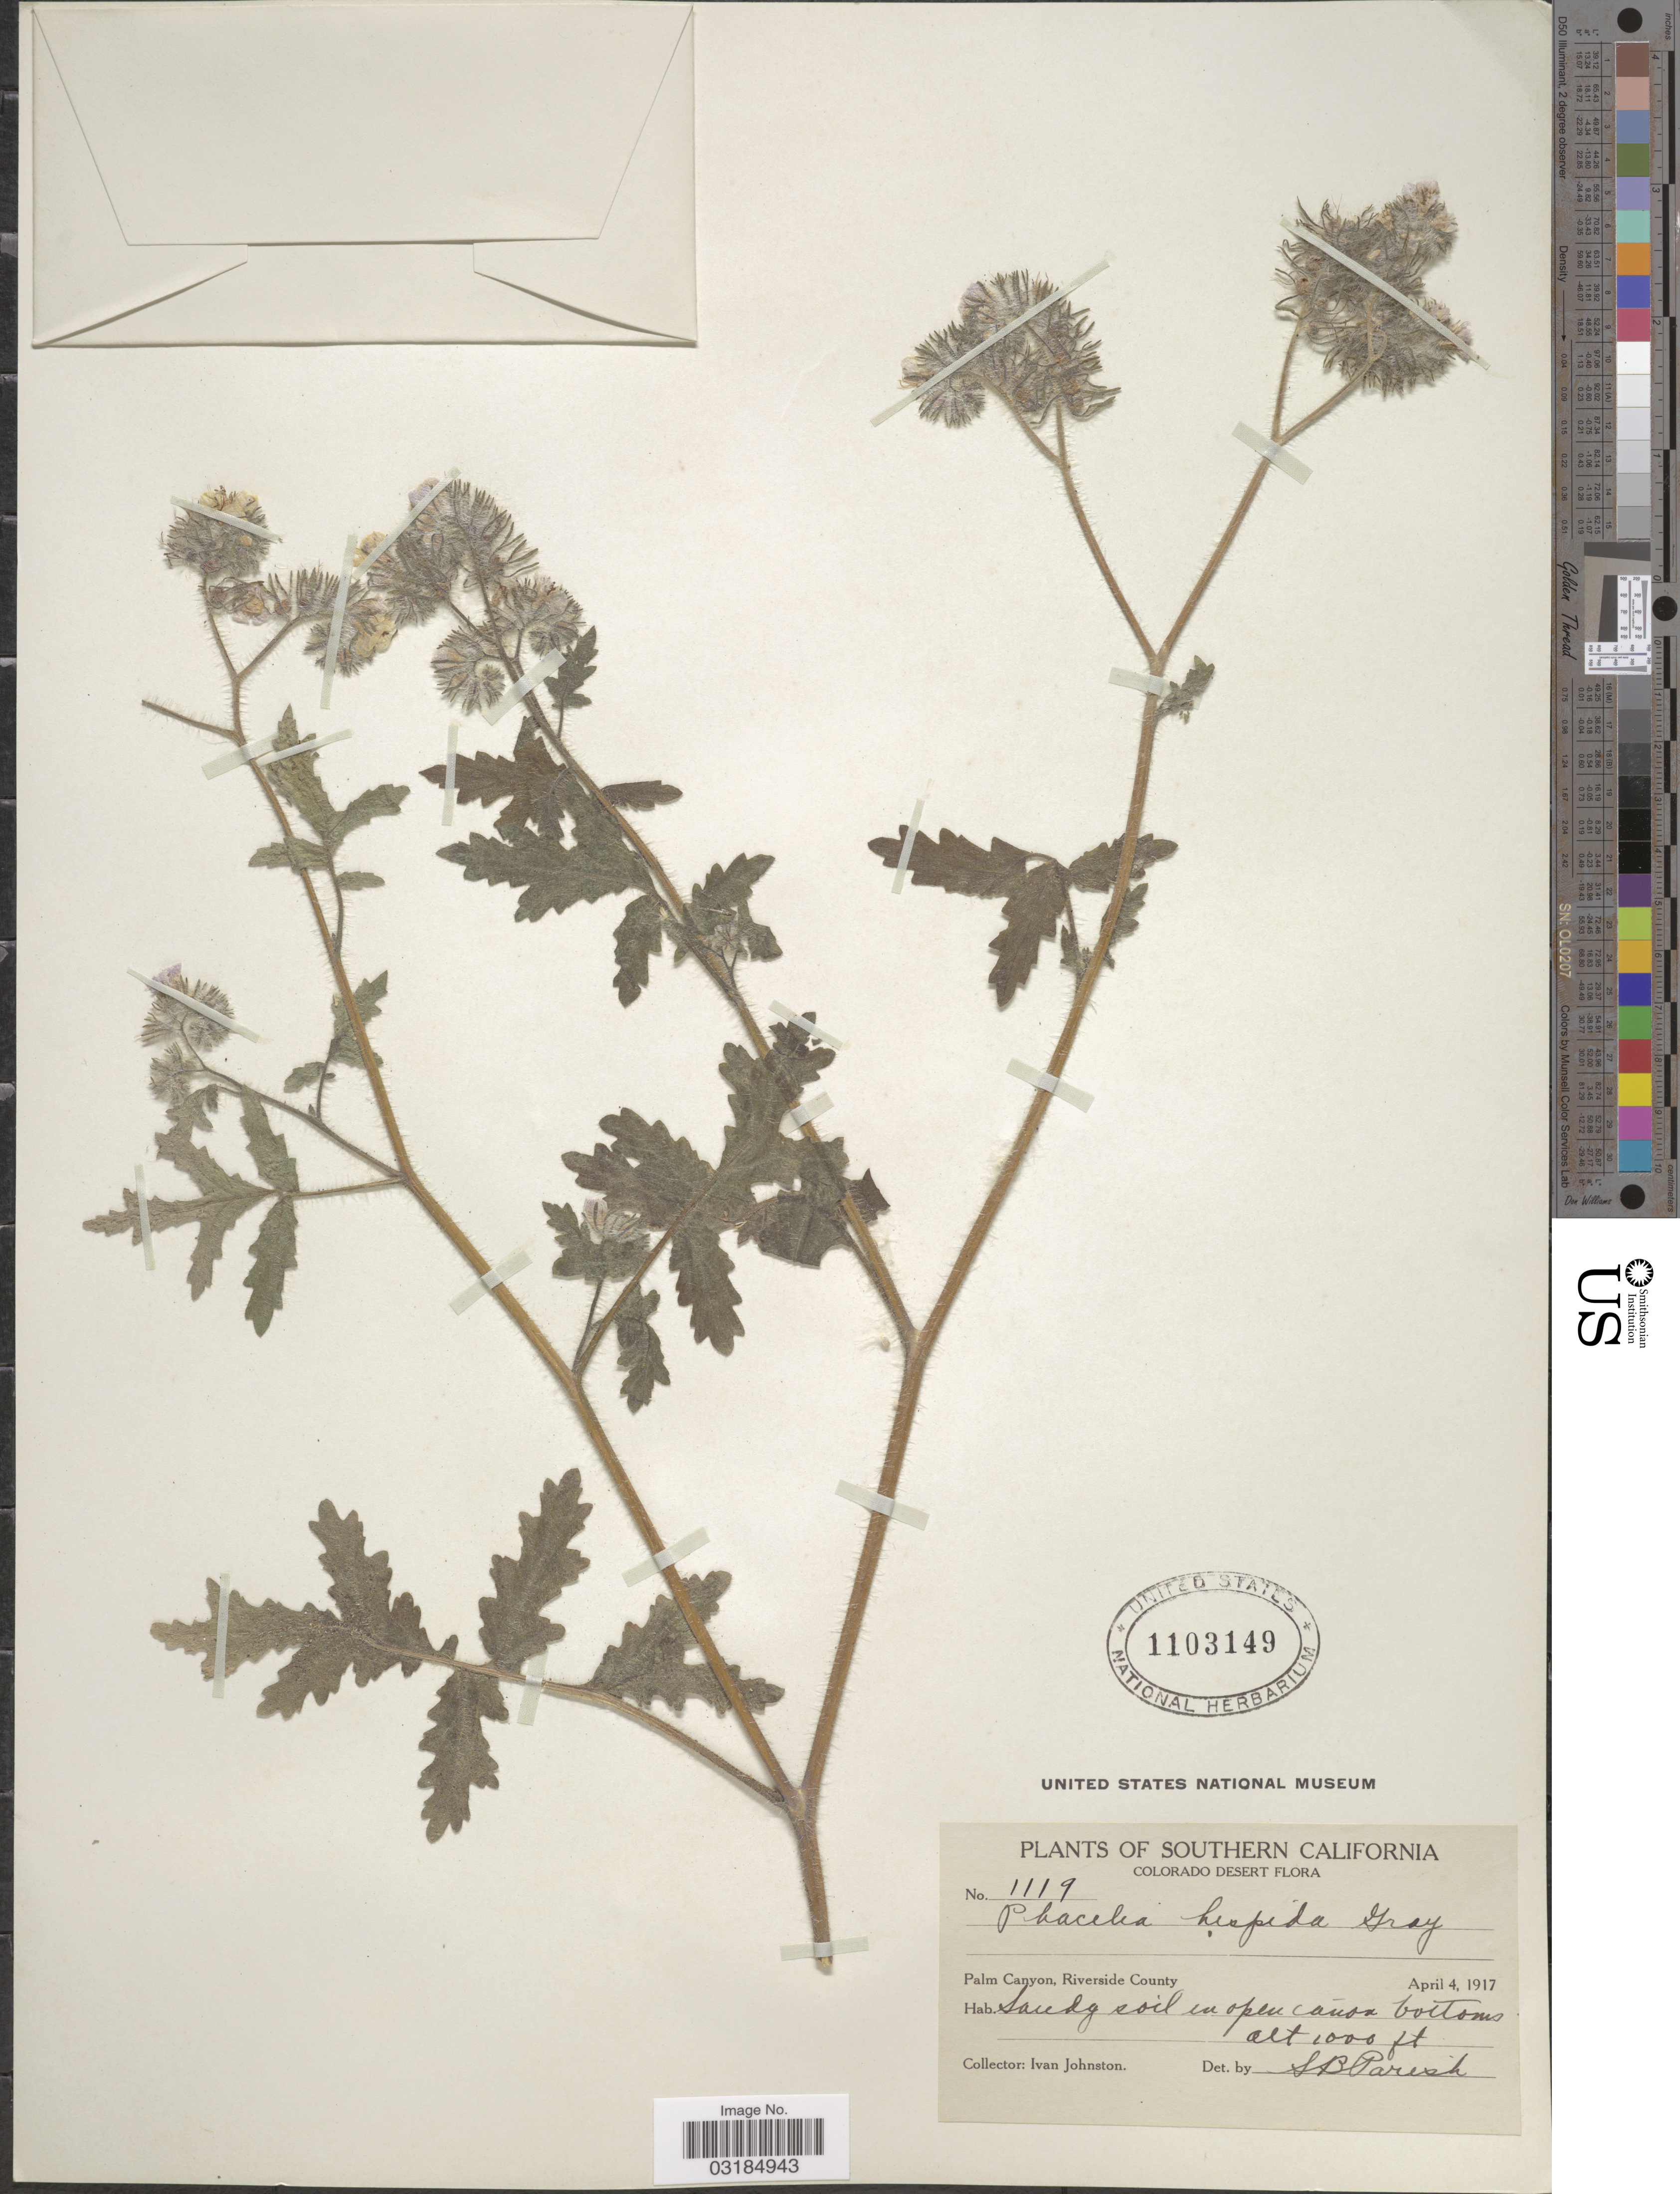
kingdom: Plantae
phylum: Tracheophyta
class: Magnoliopsida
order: Boraginales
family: Hydrophyllaceae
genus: Phacelia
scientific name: Phacelia cicutaria var. hispida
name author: (A. Gray) J.T. Howell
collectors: I.M. Johnston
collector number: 1119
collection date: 1917-04-04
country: United States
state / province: California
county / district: Riverside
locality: Southern California. Colorado Desert. Palm Canyon, Riverside County.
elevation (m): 305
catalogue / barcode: US 1103149